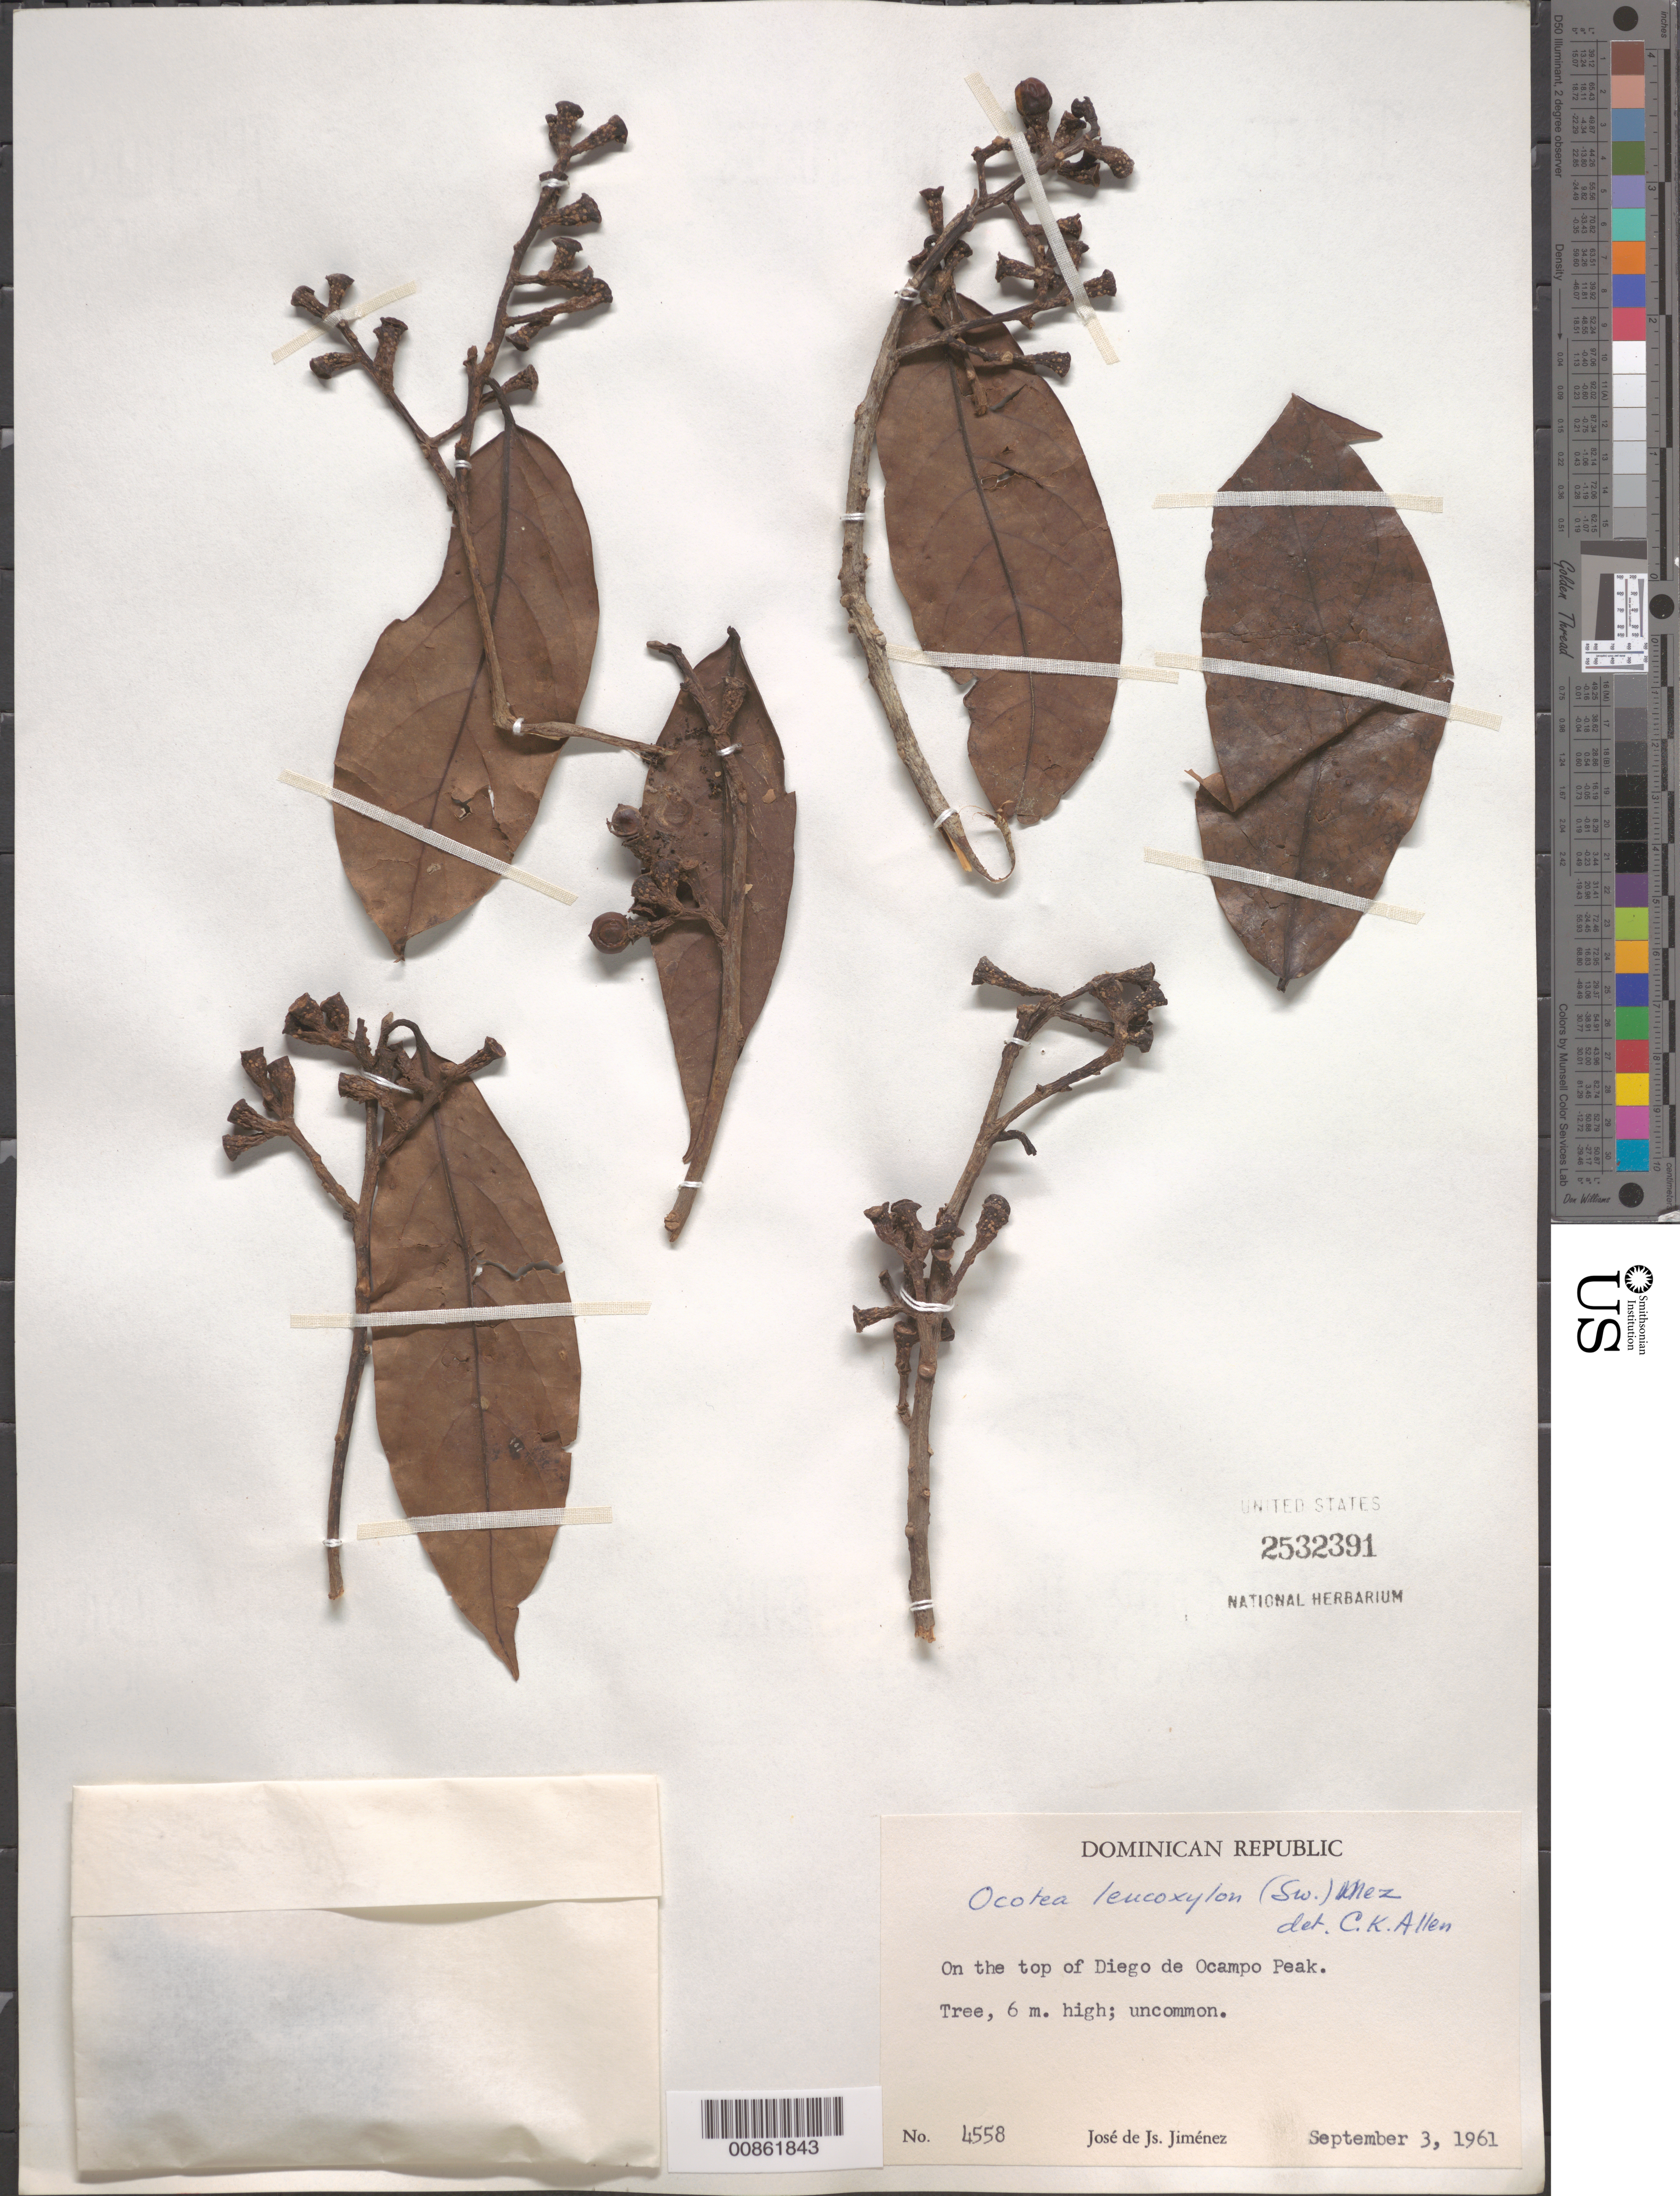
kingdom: Plantae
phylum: Tracheophyta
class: Magnoliopsida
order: Laurales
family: Lauraceae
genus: Ocotea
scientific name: Ocotea leucoxylon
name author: (Sw.) Laness.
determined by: Allen, C. K.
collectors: J. J. Jiménez Almonte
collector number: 4558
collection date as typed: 03 Sep 1961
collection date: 1961-09-03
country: Dominican Republic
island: Hispaniola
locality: On the top of Diego de Ocampo Peak.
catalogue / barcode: US 2532391